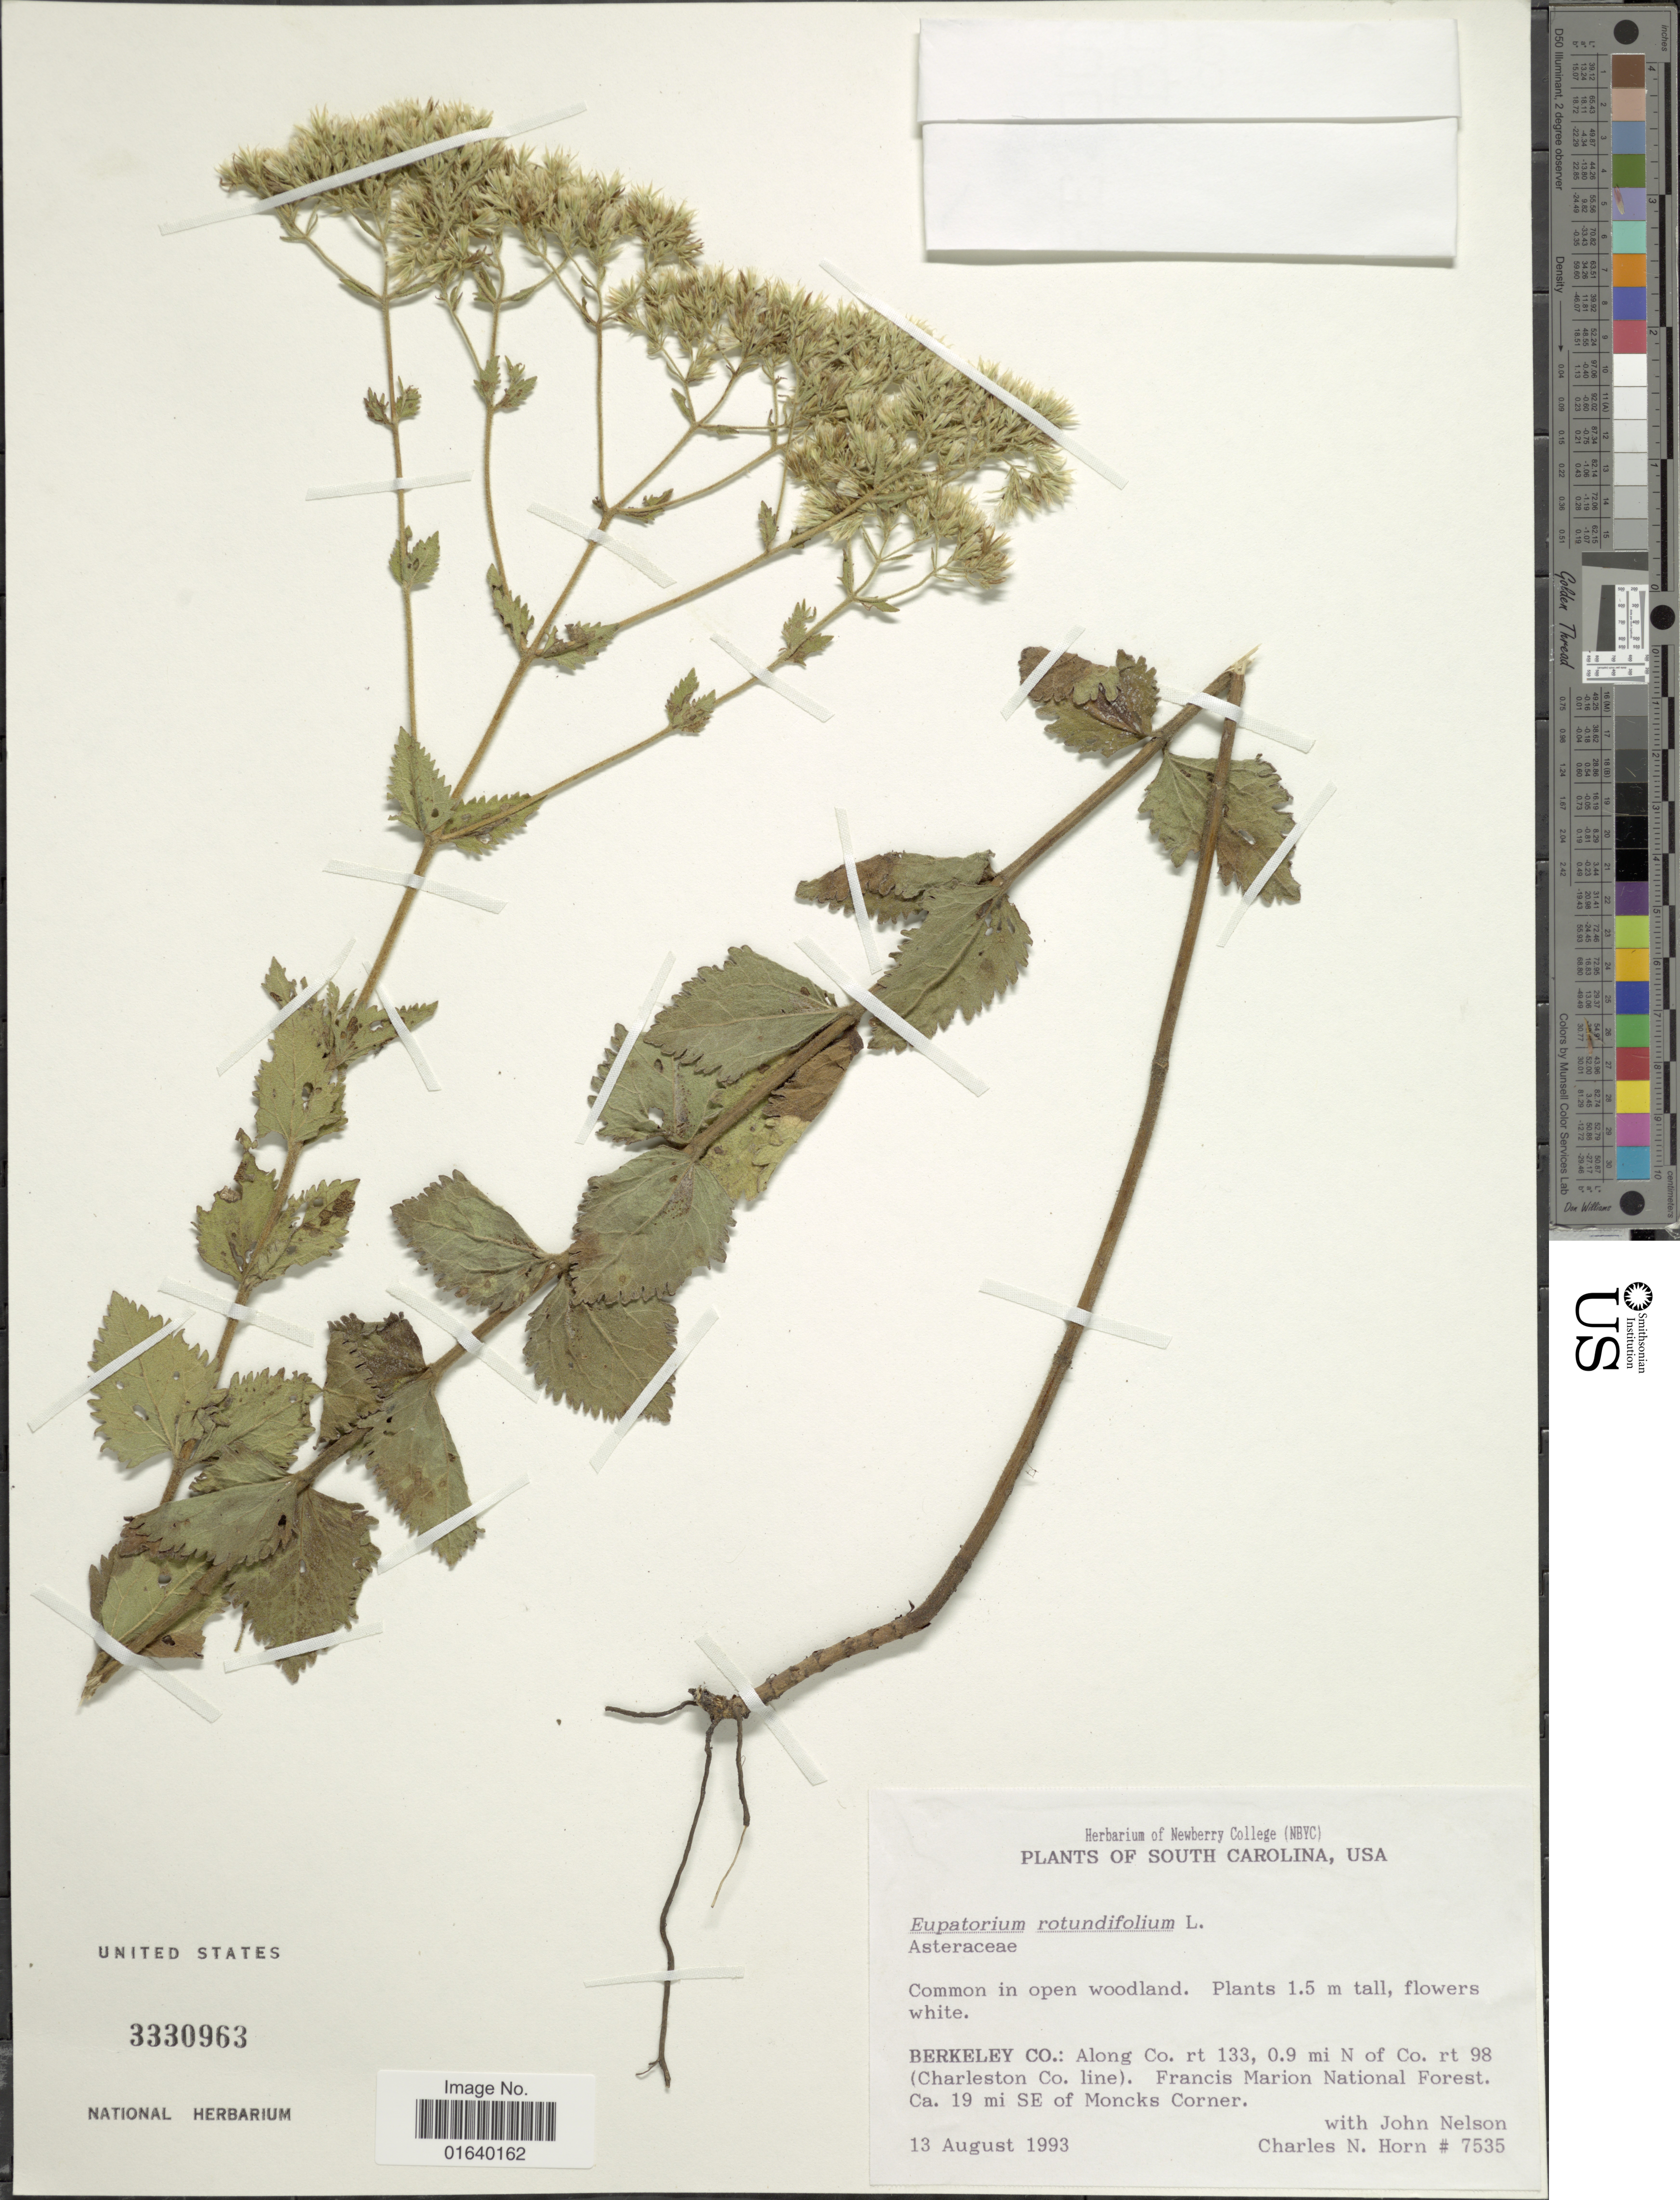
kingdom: Plantae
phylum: Tracheophyta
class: Magnoliopsida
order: Asterales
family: Asteraceae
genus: Eupatorium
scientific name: Eupatorium rotundifolium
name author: L.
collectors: C. N. Horn & J. B. Nelson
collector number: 7535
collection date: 1993-08-13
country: United States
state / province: South Carolina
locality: Berkeley Co.: Along Co rt 133, 0.9 mi N of Co rt 98 (Charleston Co. line). Francis Marion National Forest. Ca. 19 mi SE of Moncks Corner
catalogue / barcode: US 3330963